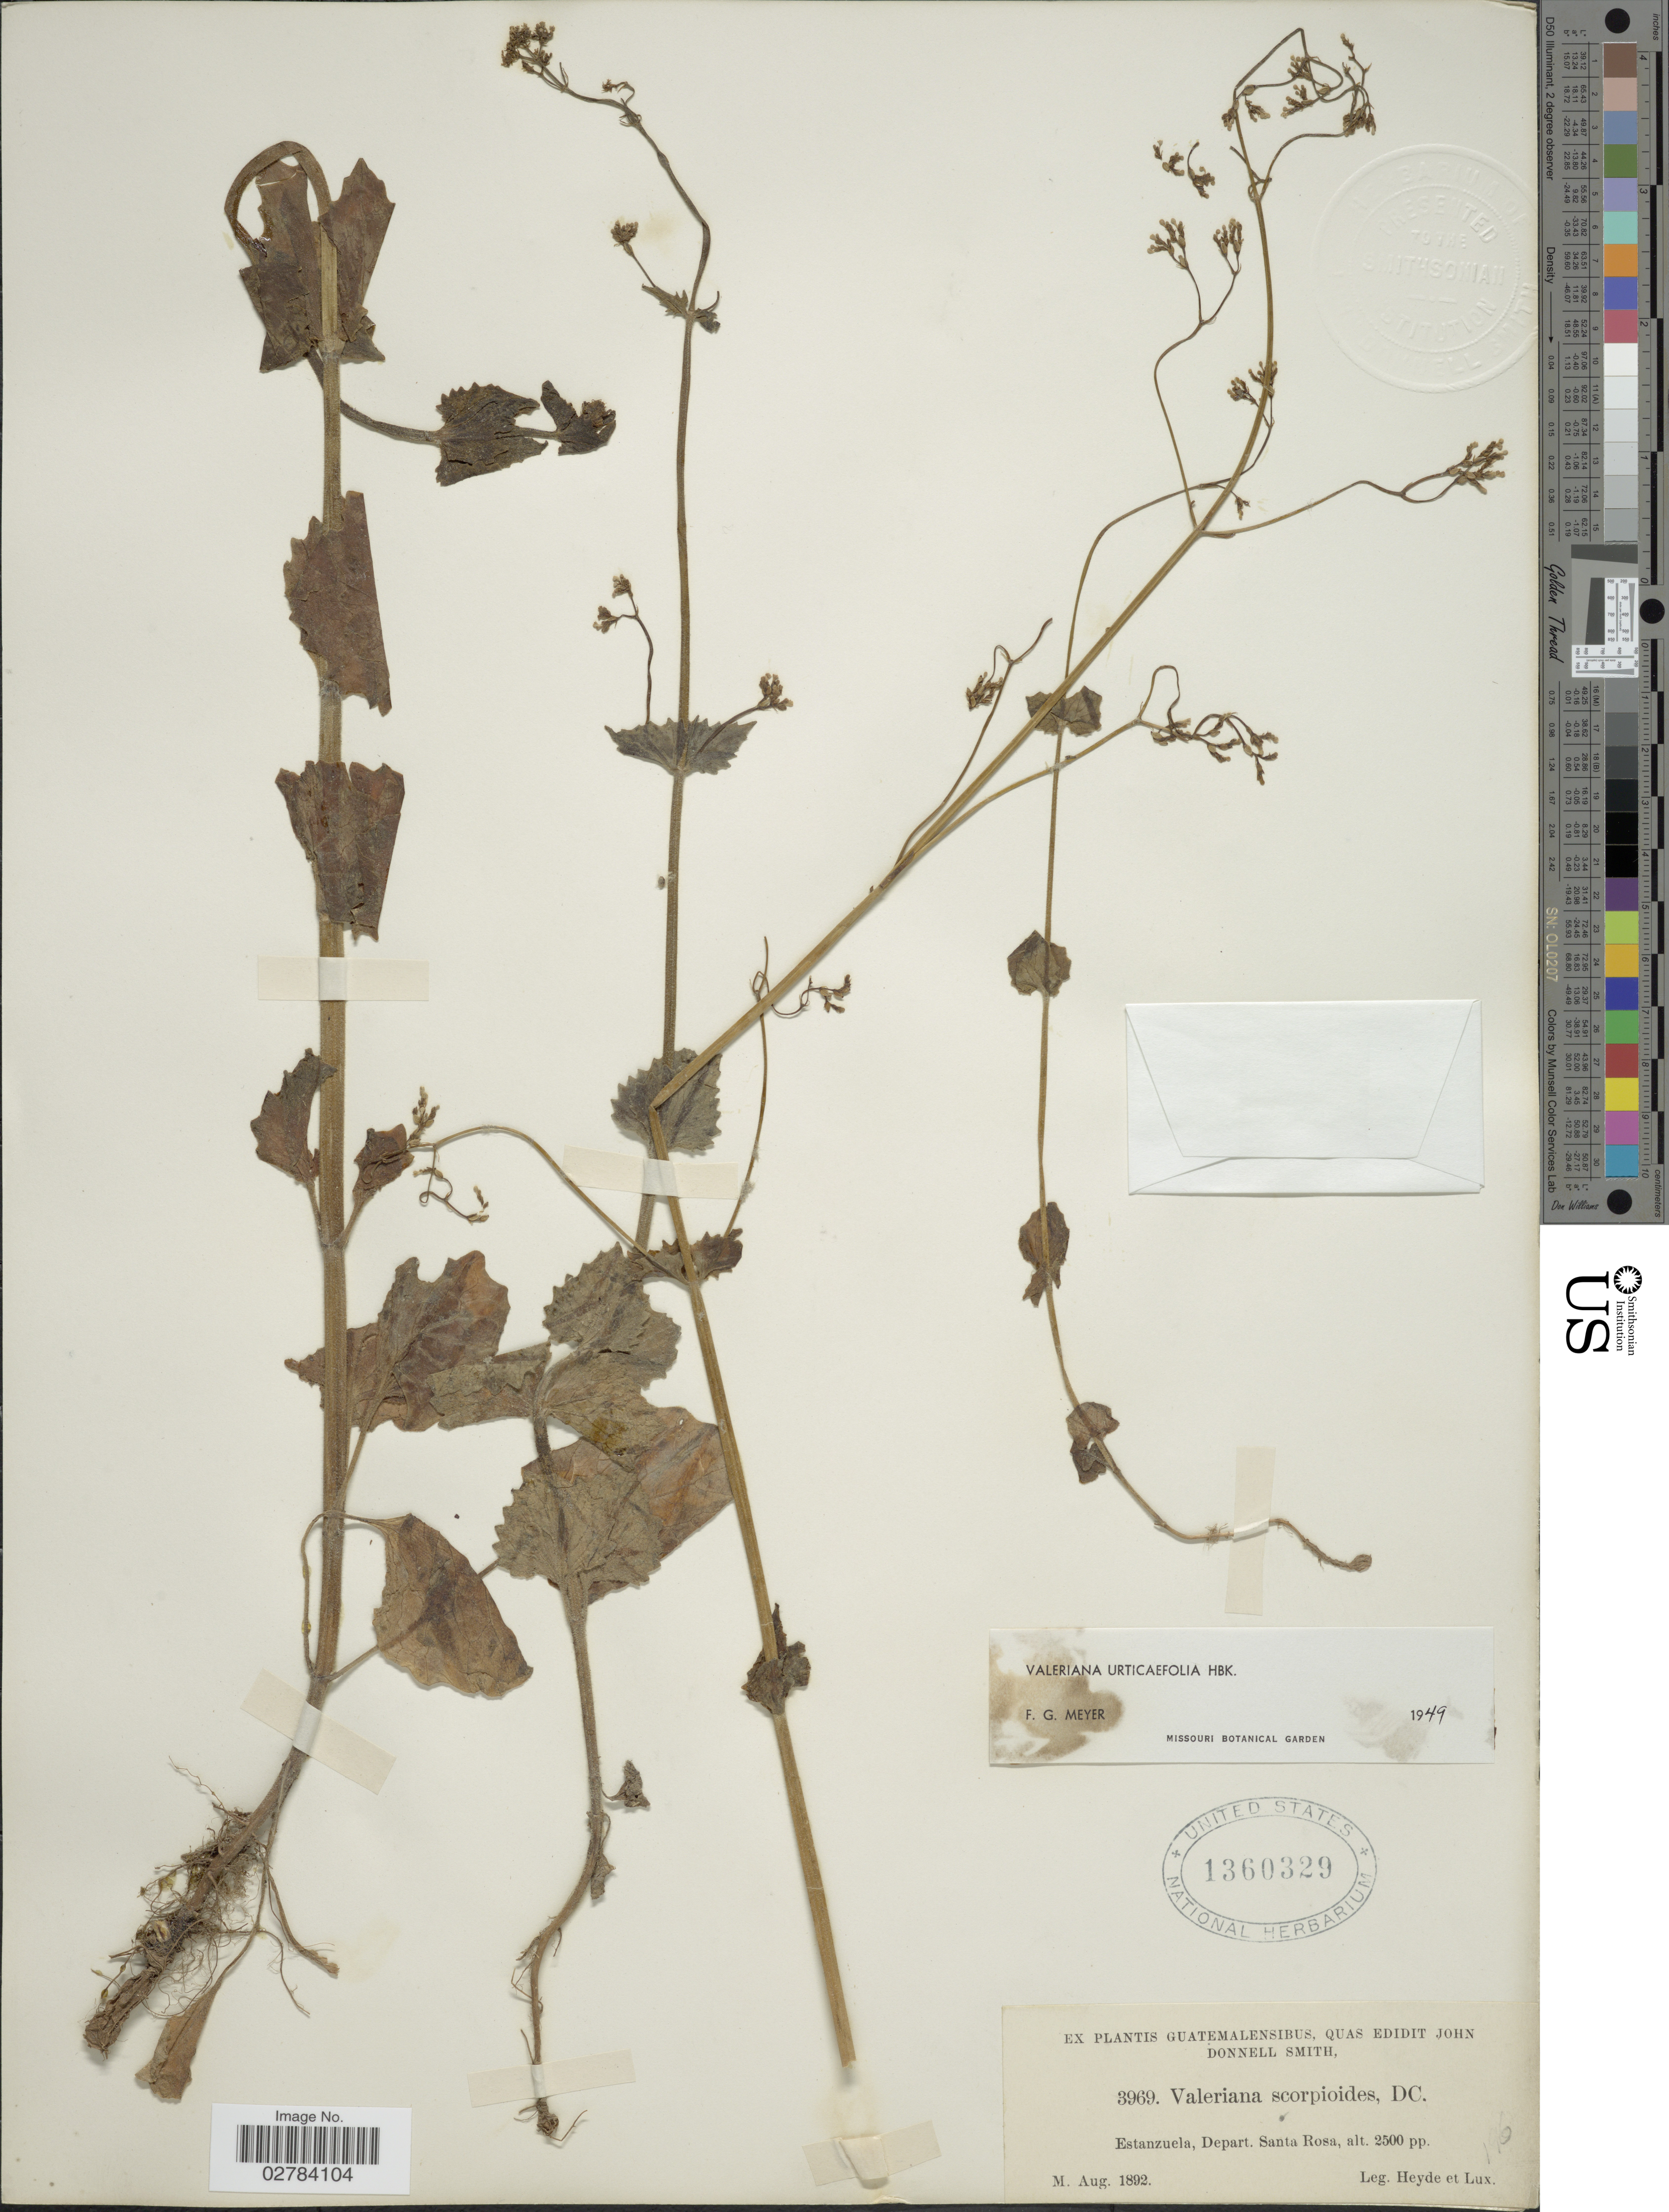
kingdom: Plantae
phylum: Tracheophyta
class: Magnoliopsida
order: Dipsacales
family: Caprifoliaceae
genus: Valeriana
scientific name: Valeriana urticaefolia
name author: Kunth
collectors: Heyde & Lux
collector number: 3969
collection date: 1892-08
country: Guatemala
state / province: Santa Rosa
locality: Estanzuela, Depart. Santa Rosa.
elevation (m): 762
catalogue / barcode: US 1360329